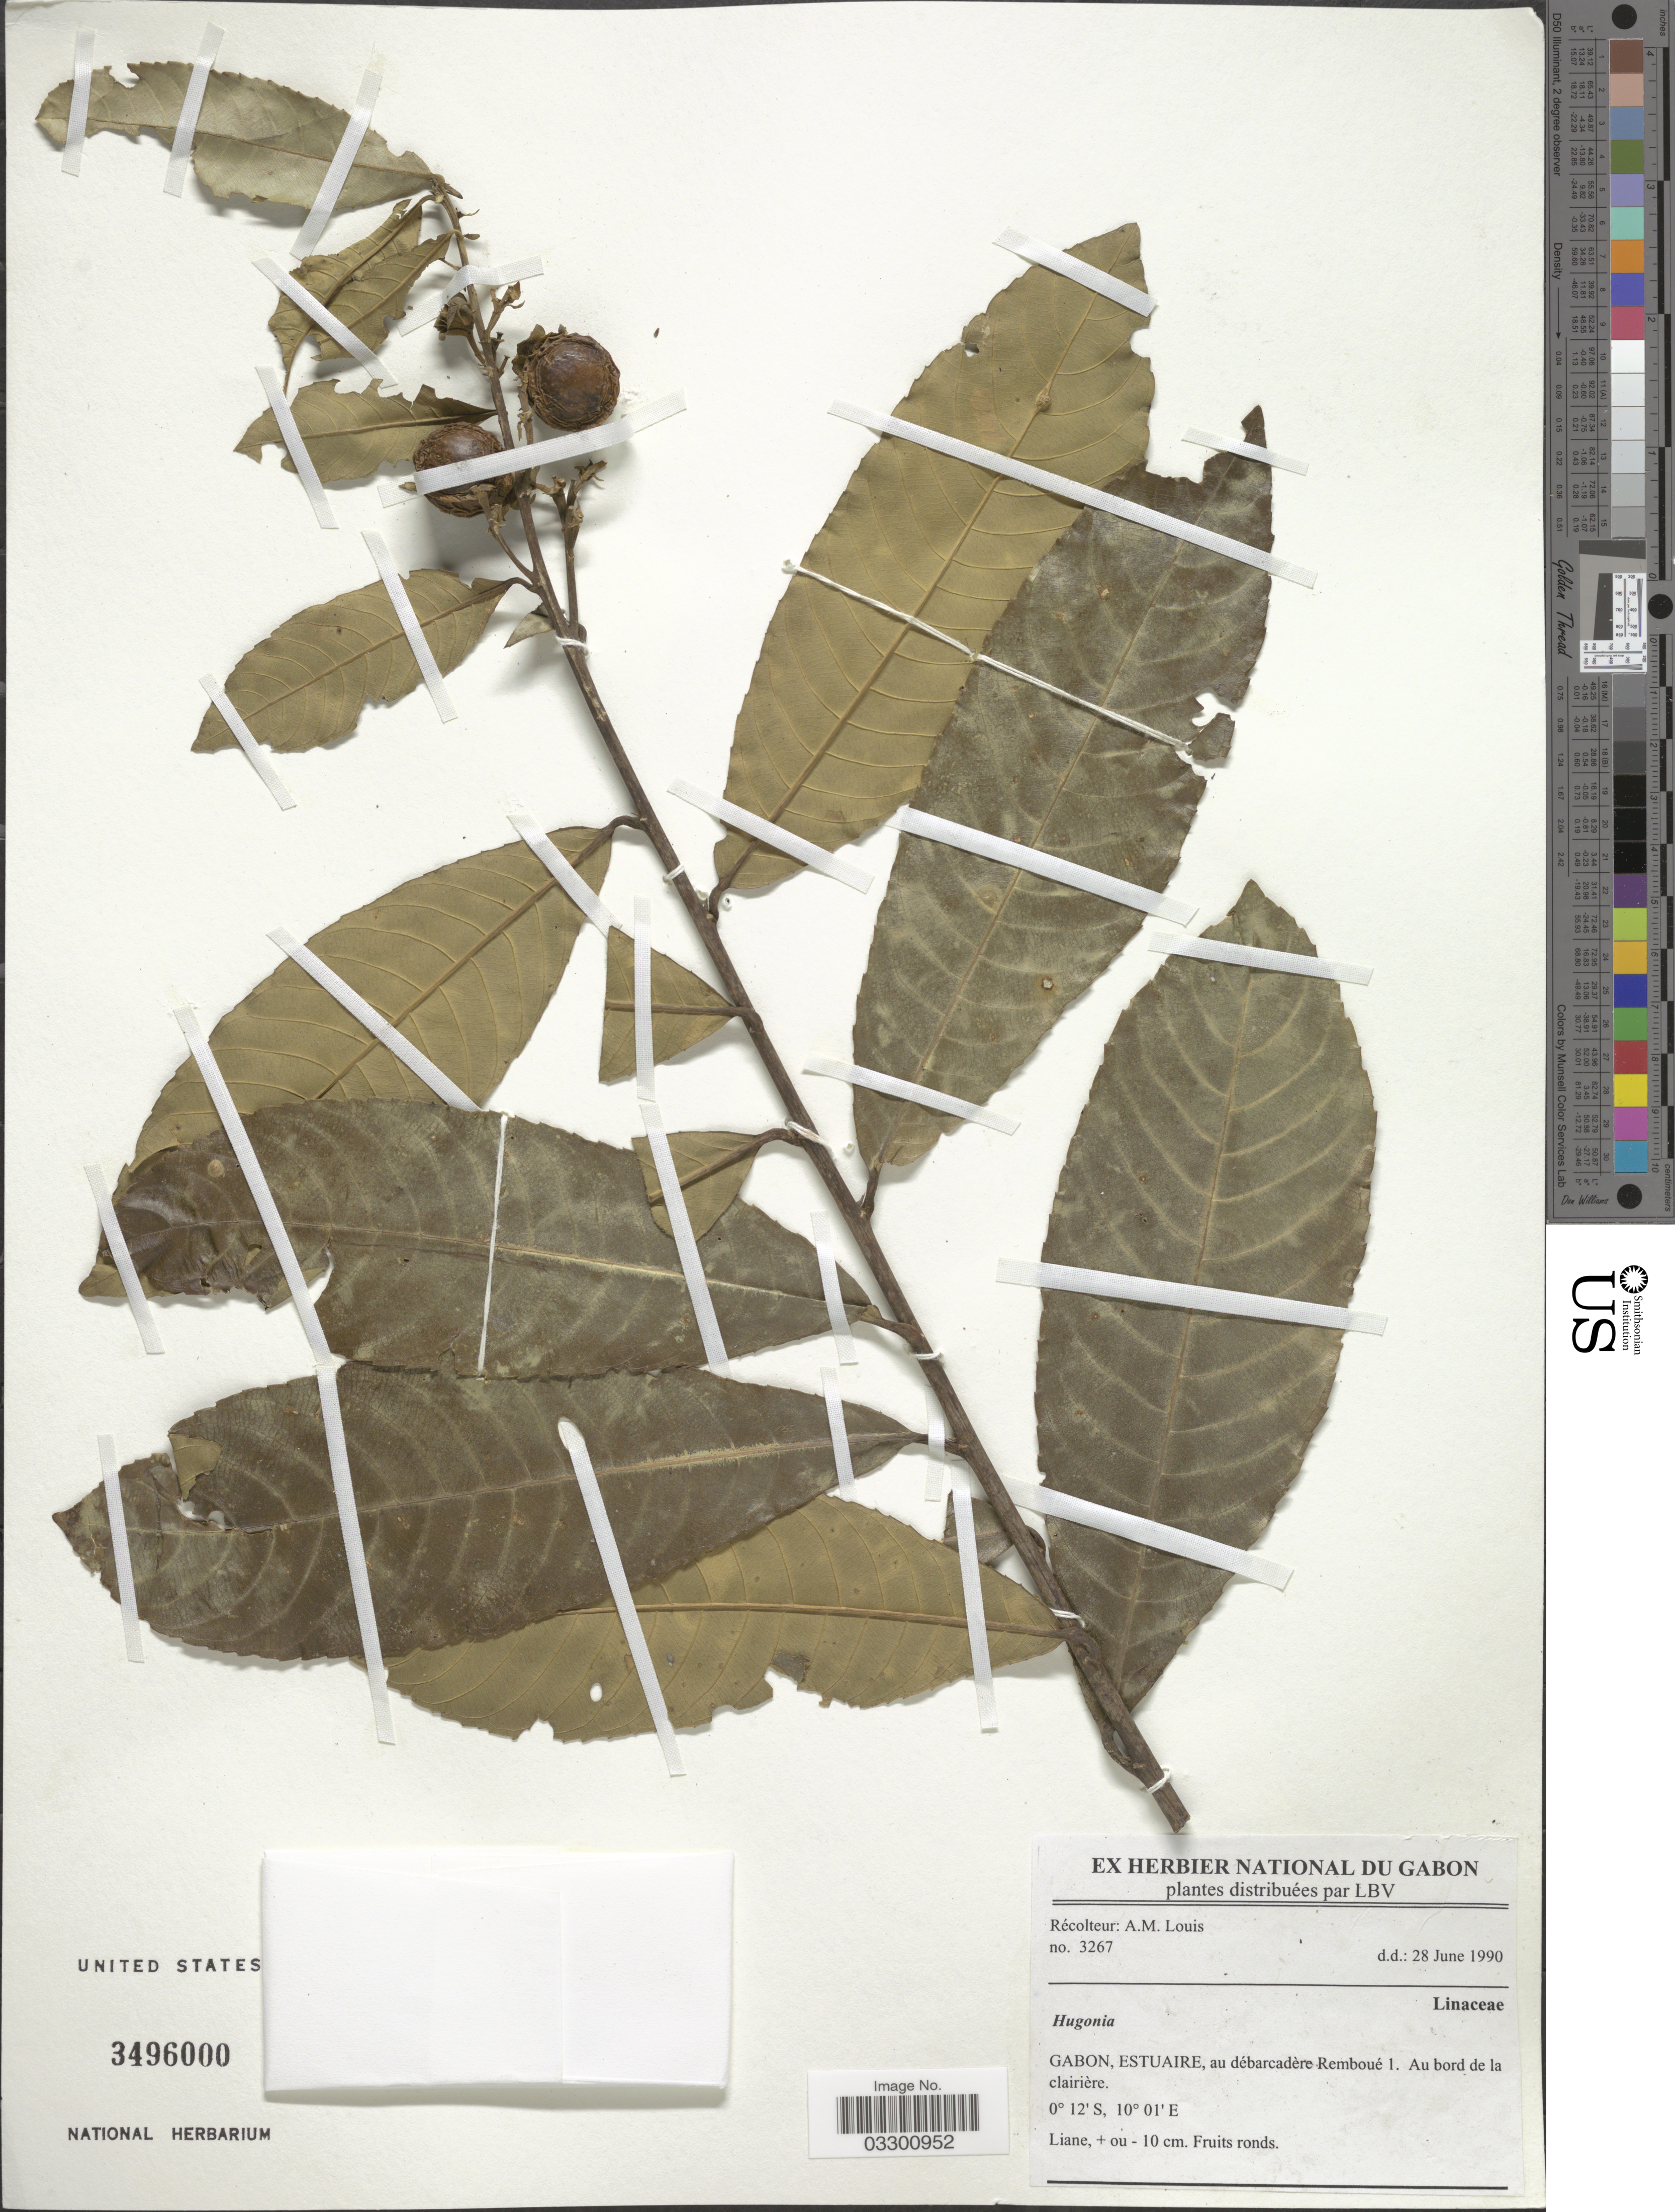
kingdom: Plantae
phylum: Tracheophyta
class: Magnoliopsida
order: Malpighiales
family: Linaceae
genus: Hugonia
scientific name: Hugonia sp.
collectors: A. Louis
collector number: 3267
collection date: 1990-06-28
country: Gabon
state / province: Estuaire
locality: Au débarcadère-Remboué 1. Au bord de la clairière.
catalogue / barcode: US 3496000